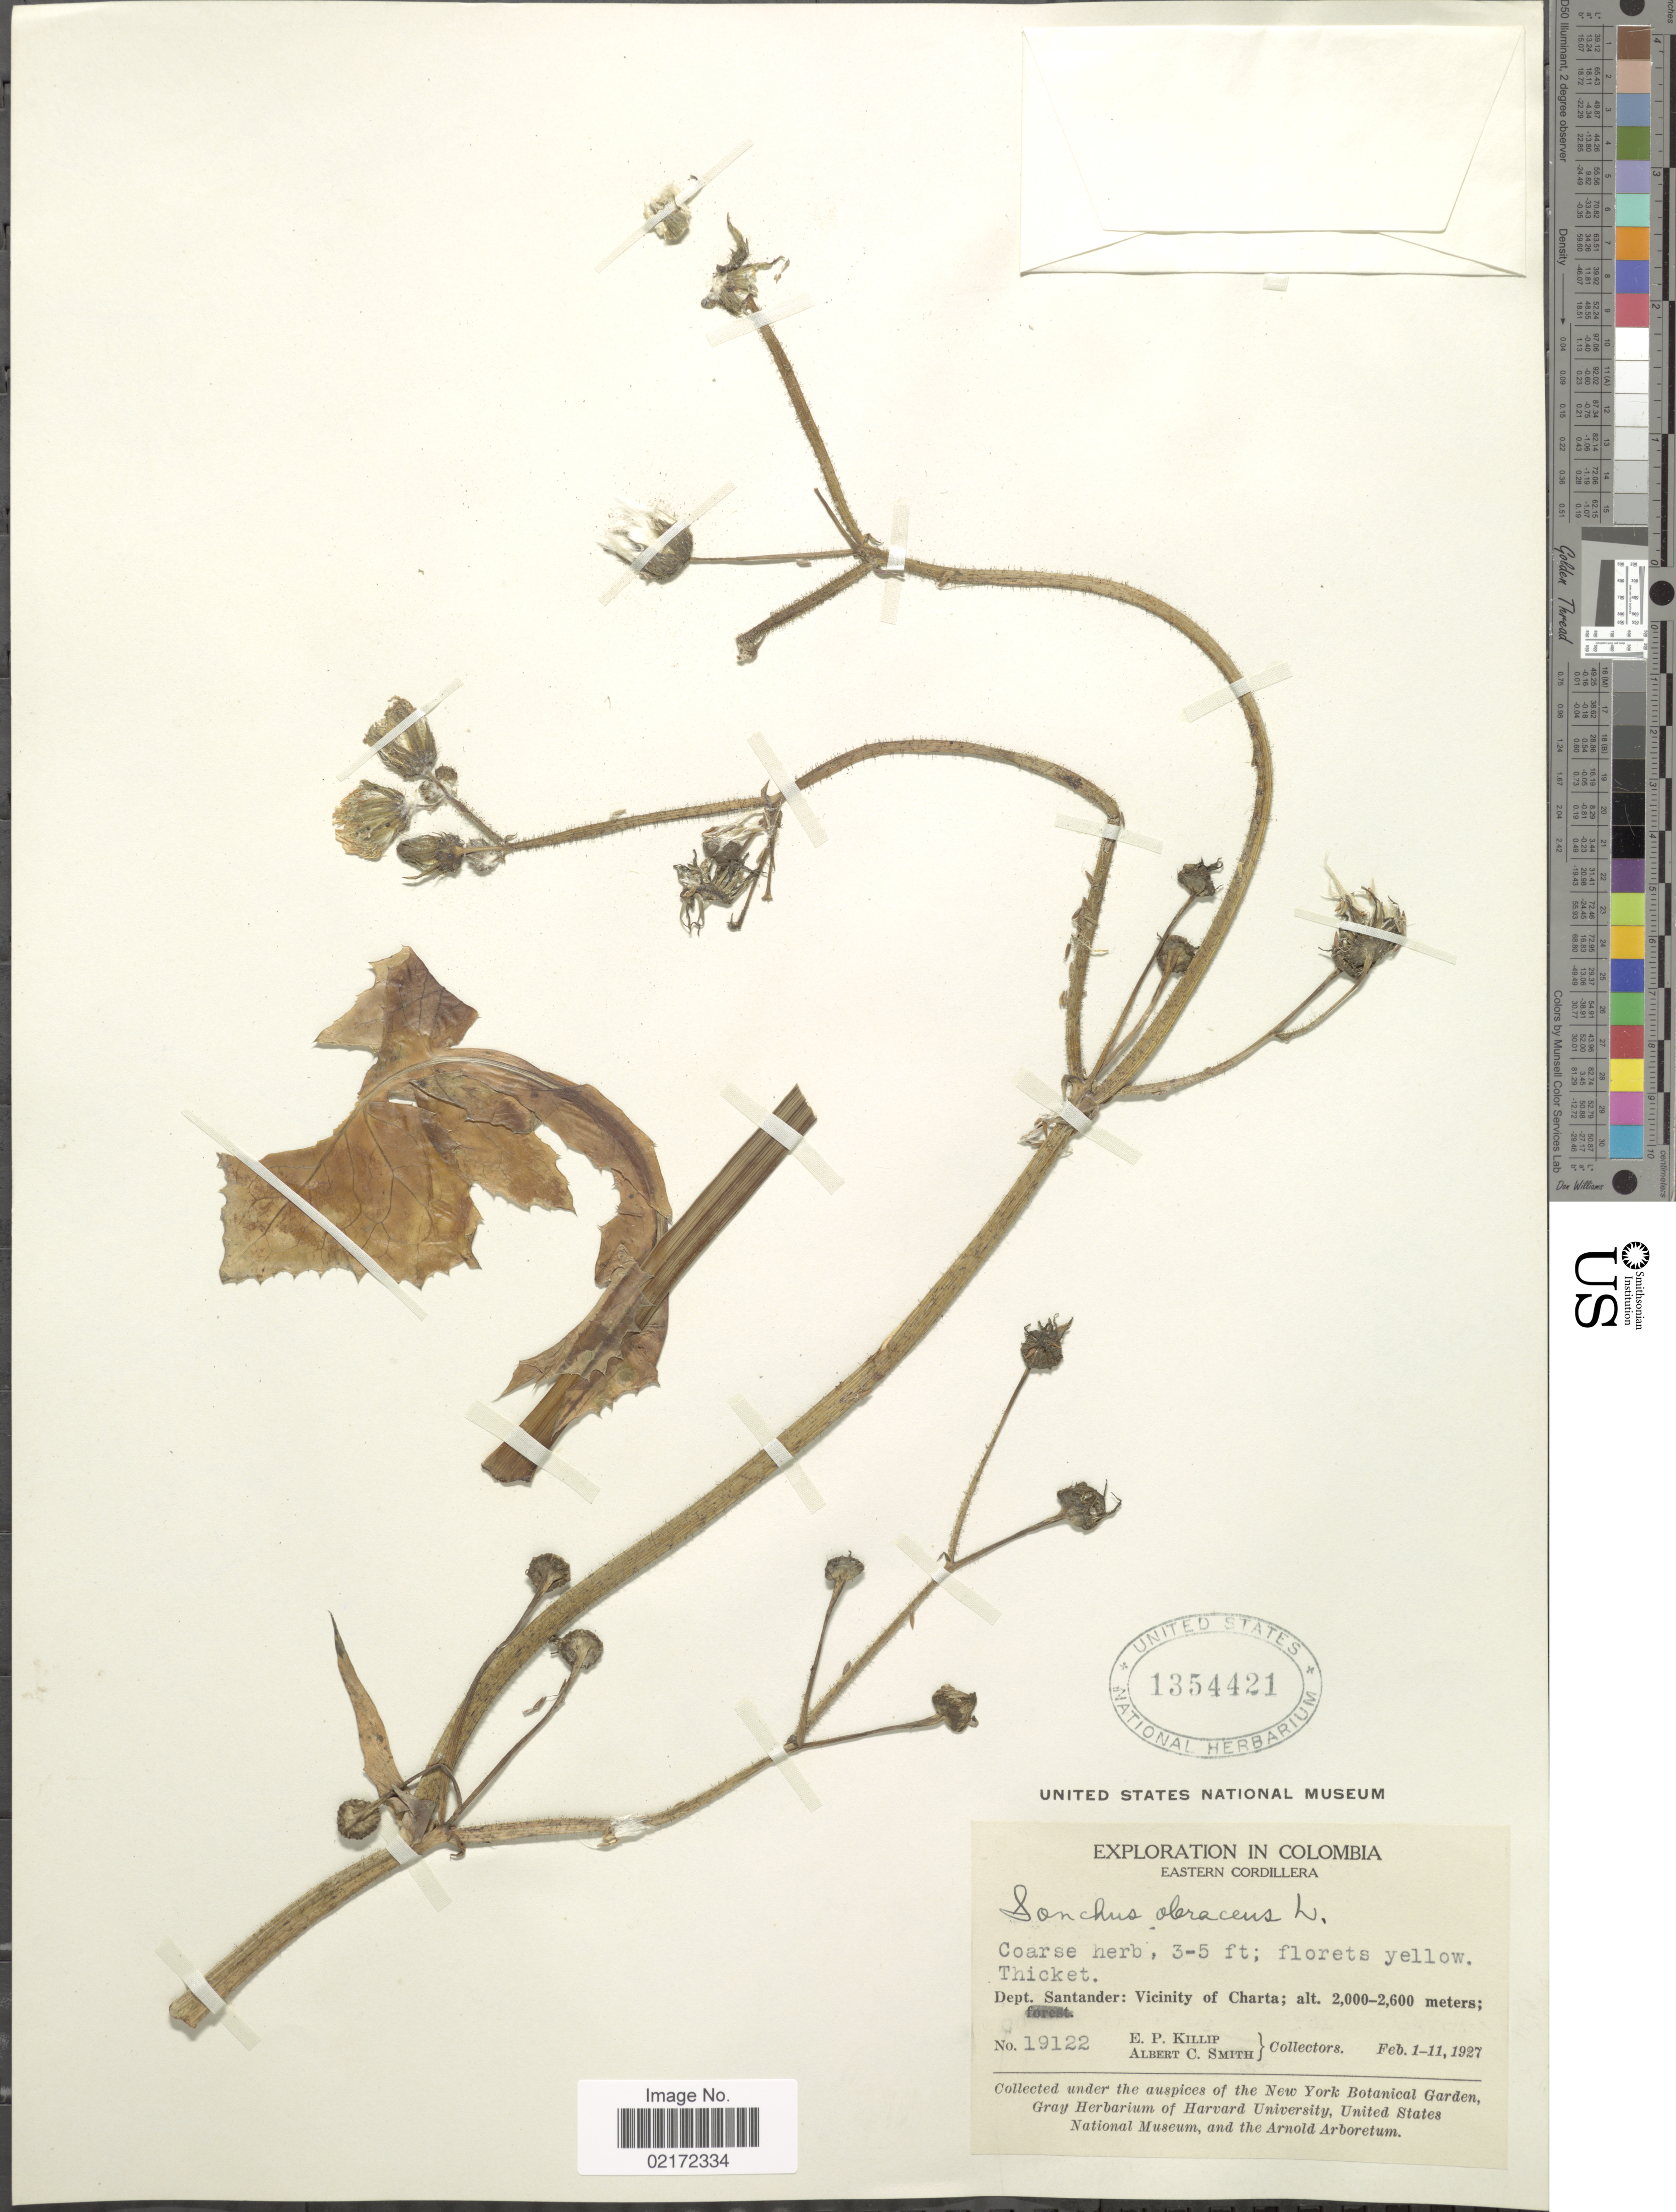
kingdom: Plantae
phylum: Tracheophyta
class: Magnoliopsida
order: Asterales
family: Asteraceae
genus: Sonchus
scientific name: Sonchus oleraceus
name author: L.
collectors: E. P. Killip & A. C. Smith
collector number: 19122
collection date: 1927-02-01/1927-02-11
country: Colombia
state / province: Santander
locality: Eastern Cordillera. Dept. Santander: Vicinity of Charta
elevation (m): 2000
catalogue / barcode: US 1354421